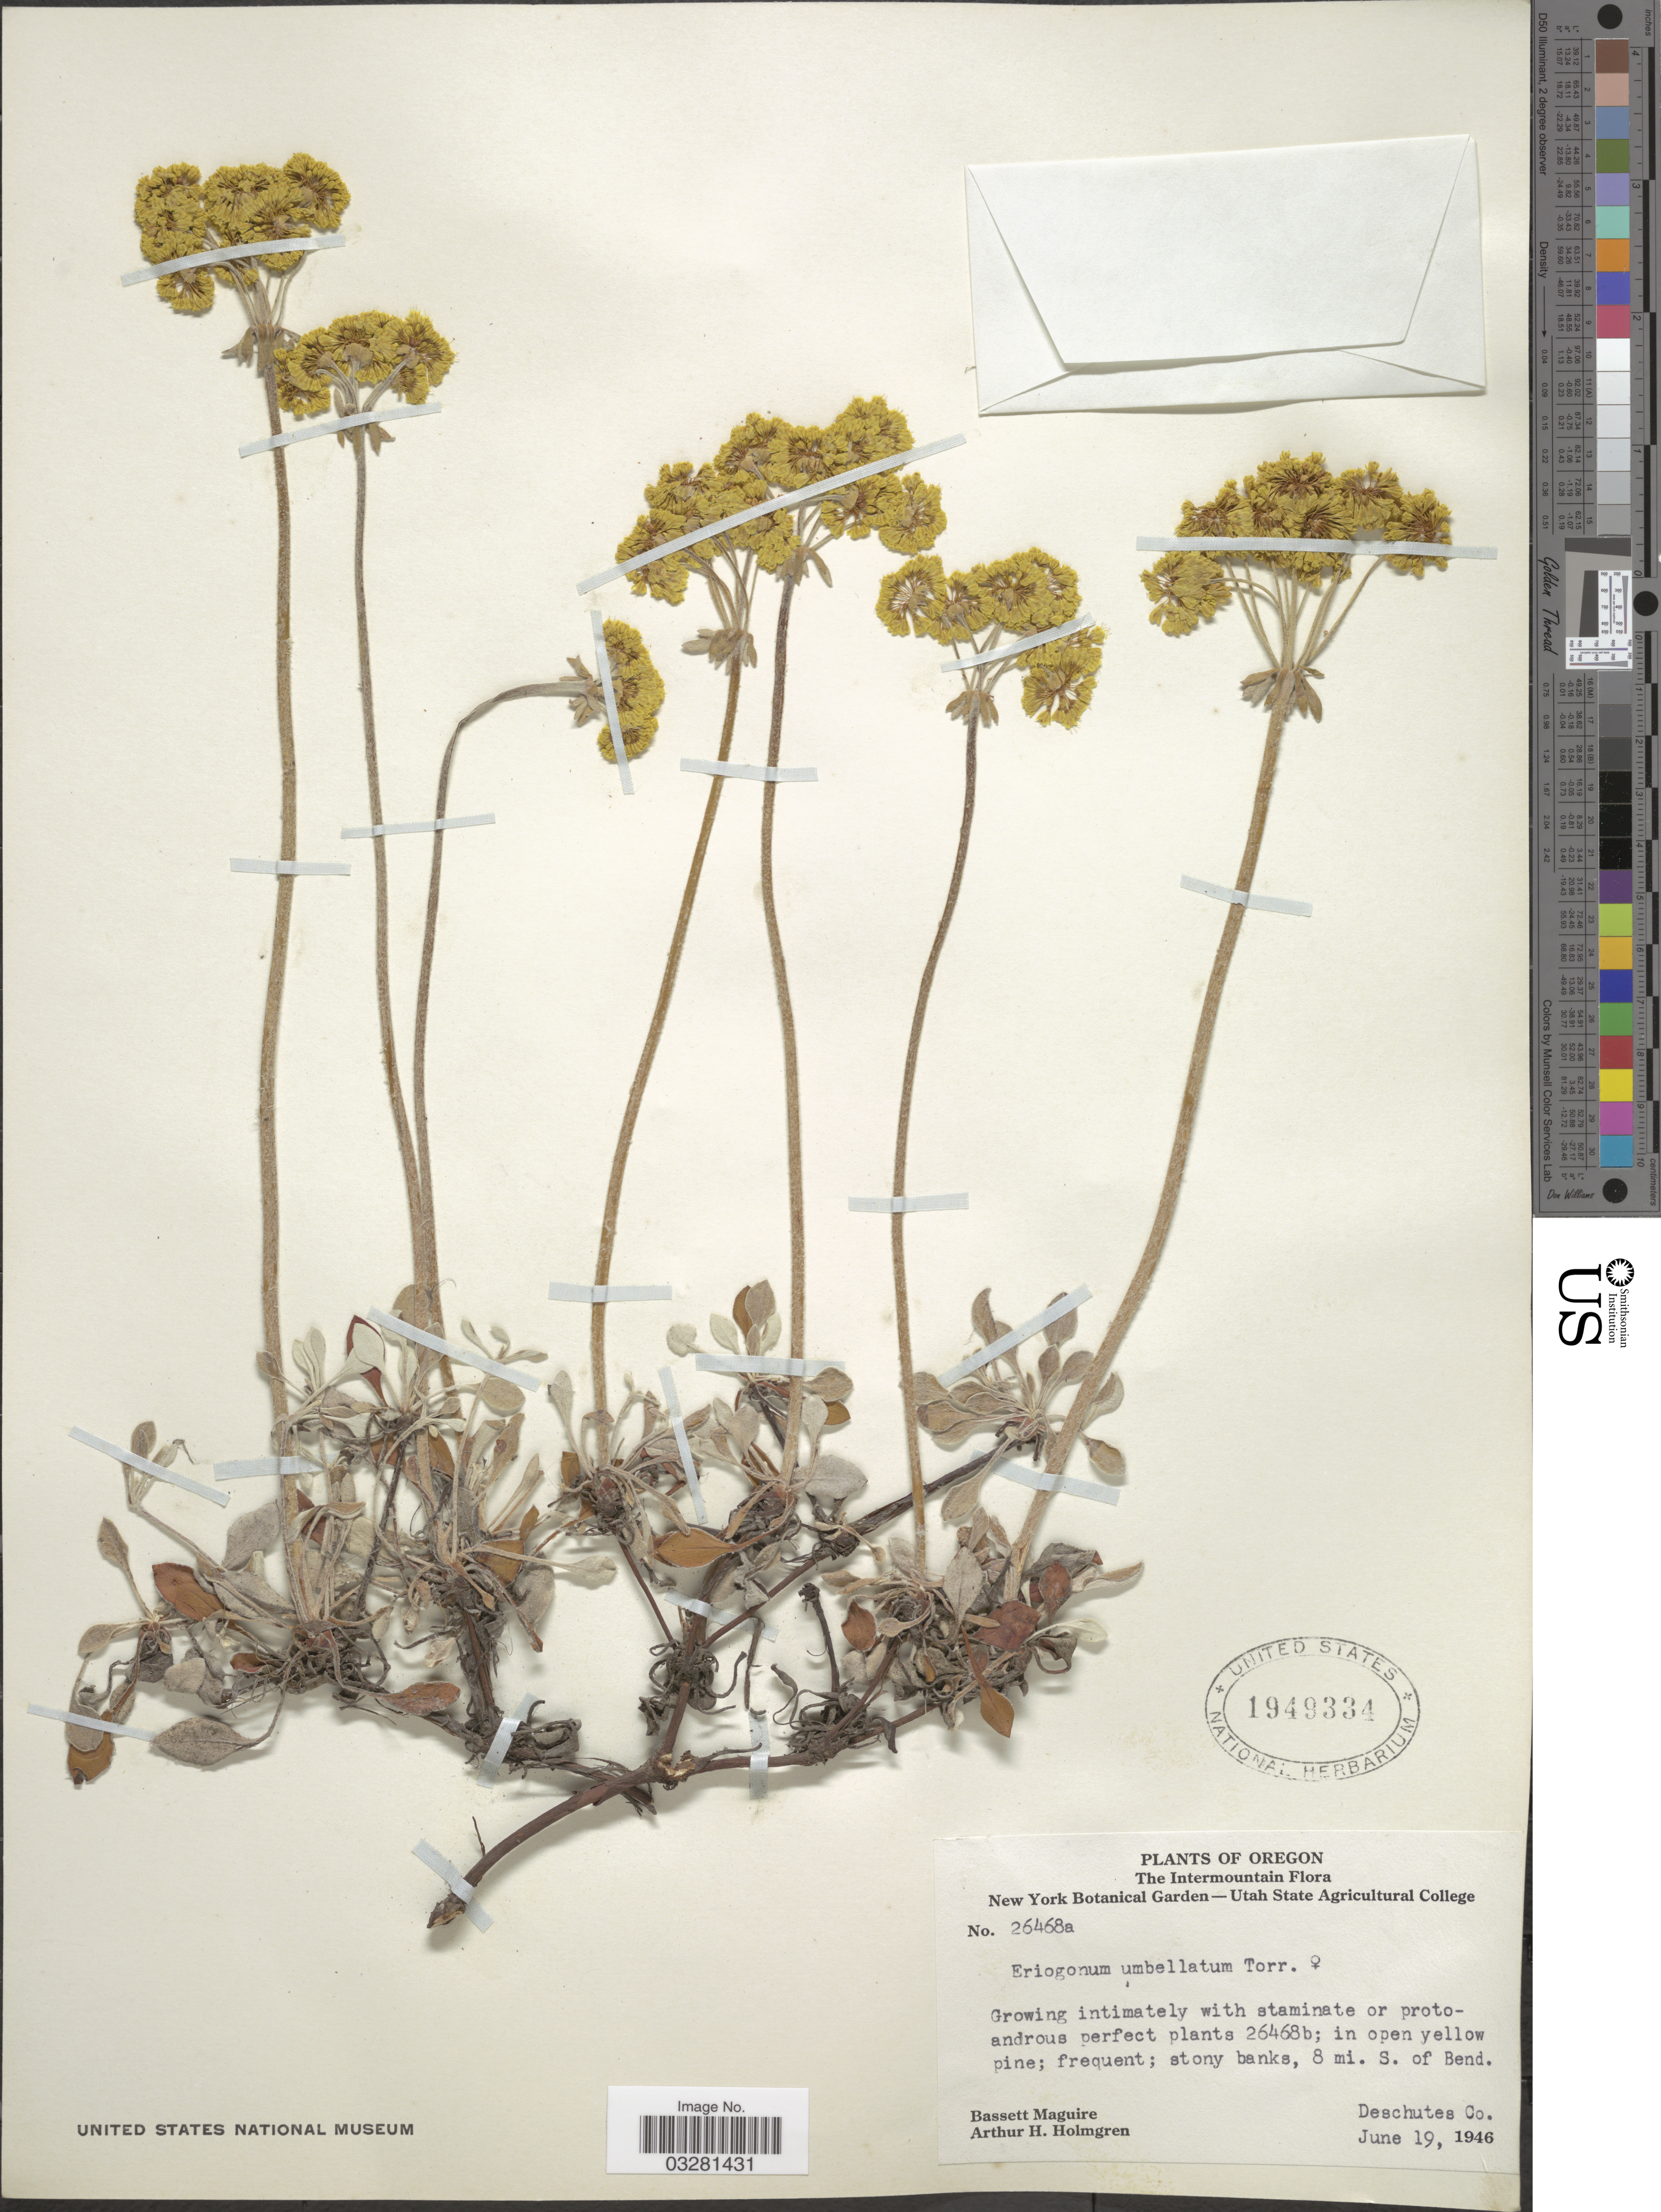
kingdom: Plantae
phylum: Tracheophyta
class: Magnoliopsida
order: Caryophyllales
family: Polygonaceae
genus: Eriogonum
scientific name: Eriogonum biumbellatum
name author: Rydb.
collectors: B. Maguire & A. H. Holmgren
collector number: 26468a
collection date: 1946-06-19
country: United States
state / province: Oregon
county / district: Deschutes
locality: The Intermountain. 8 mi. S. of Bend. Deschutes Co.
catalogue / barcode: US 1949334